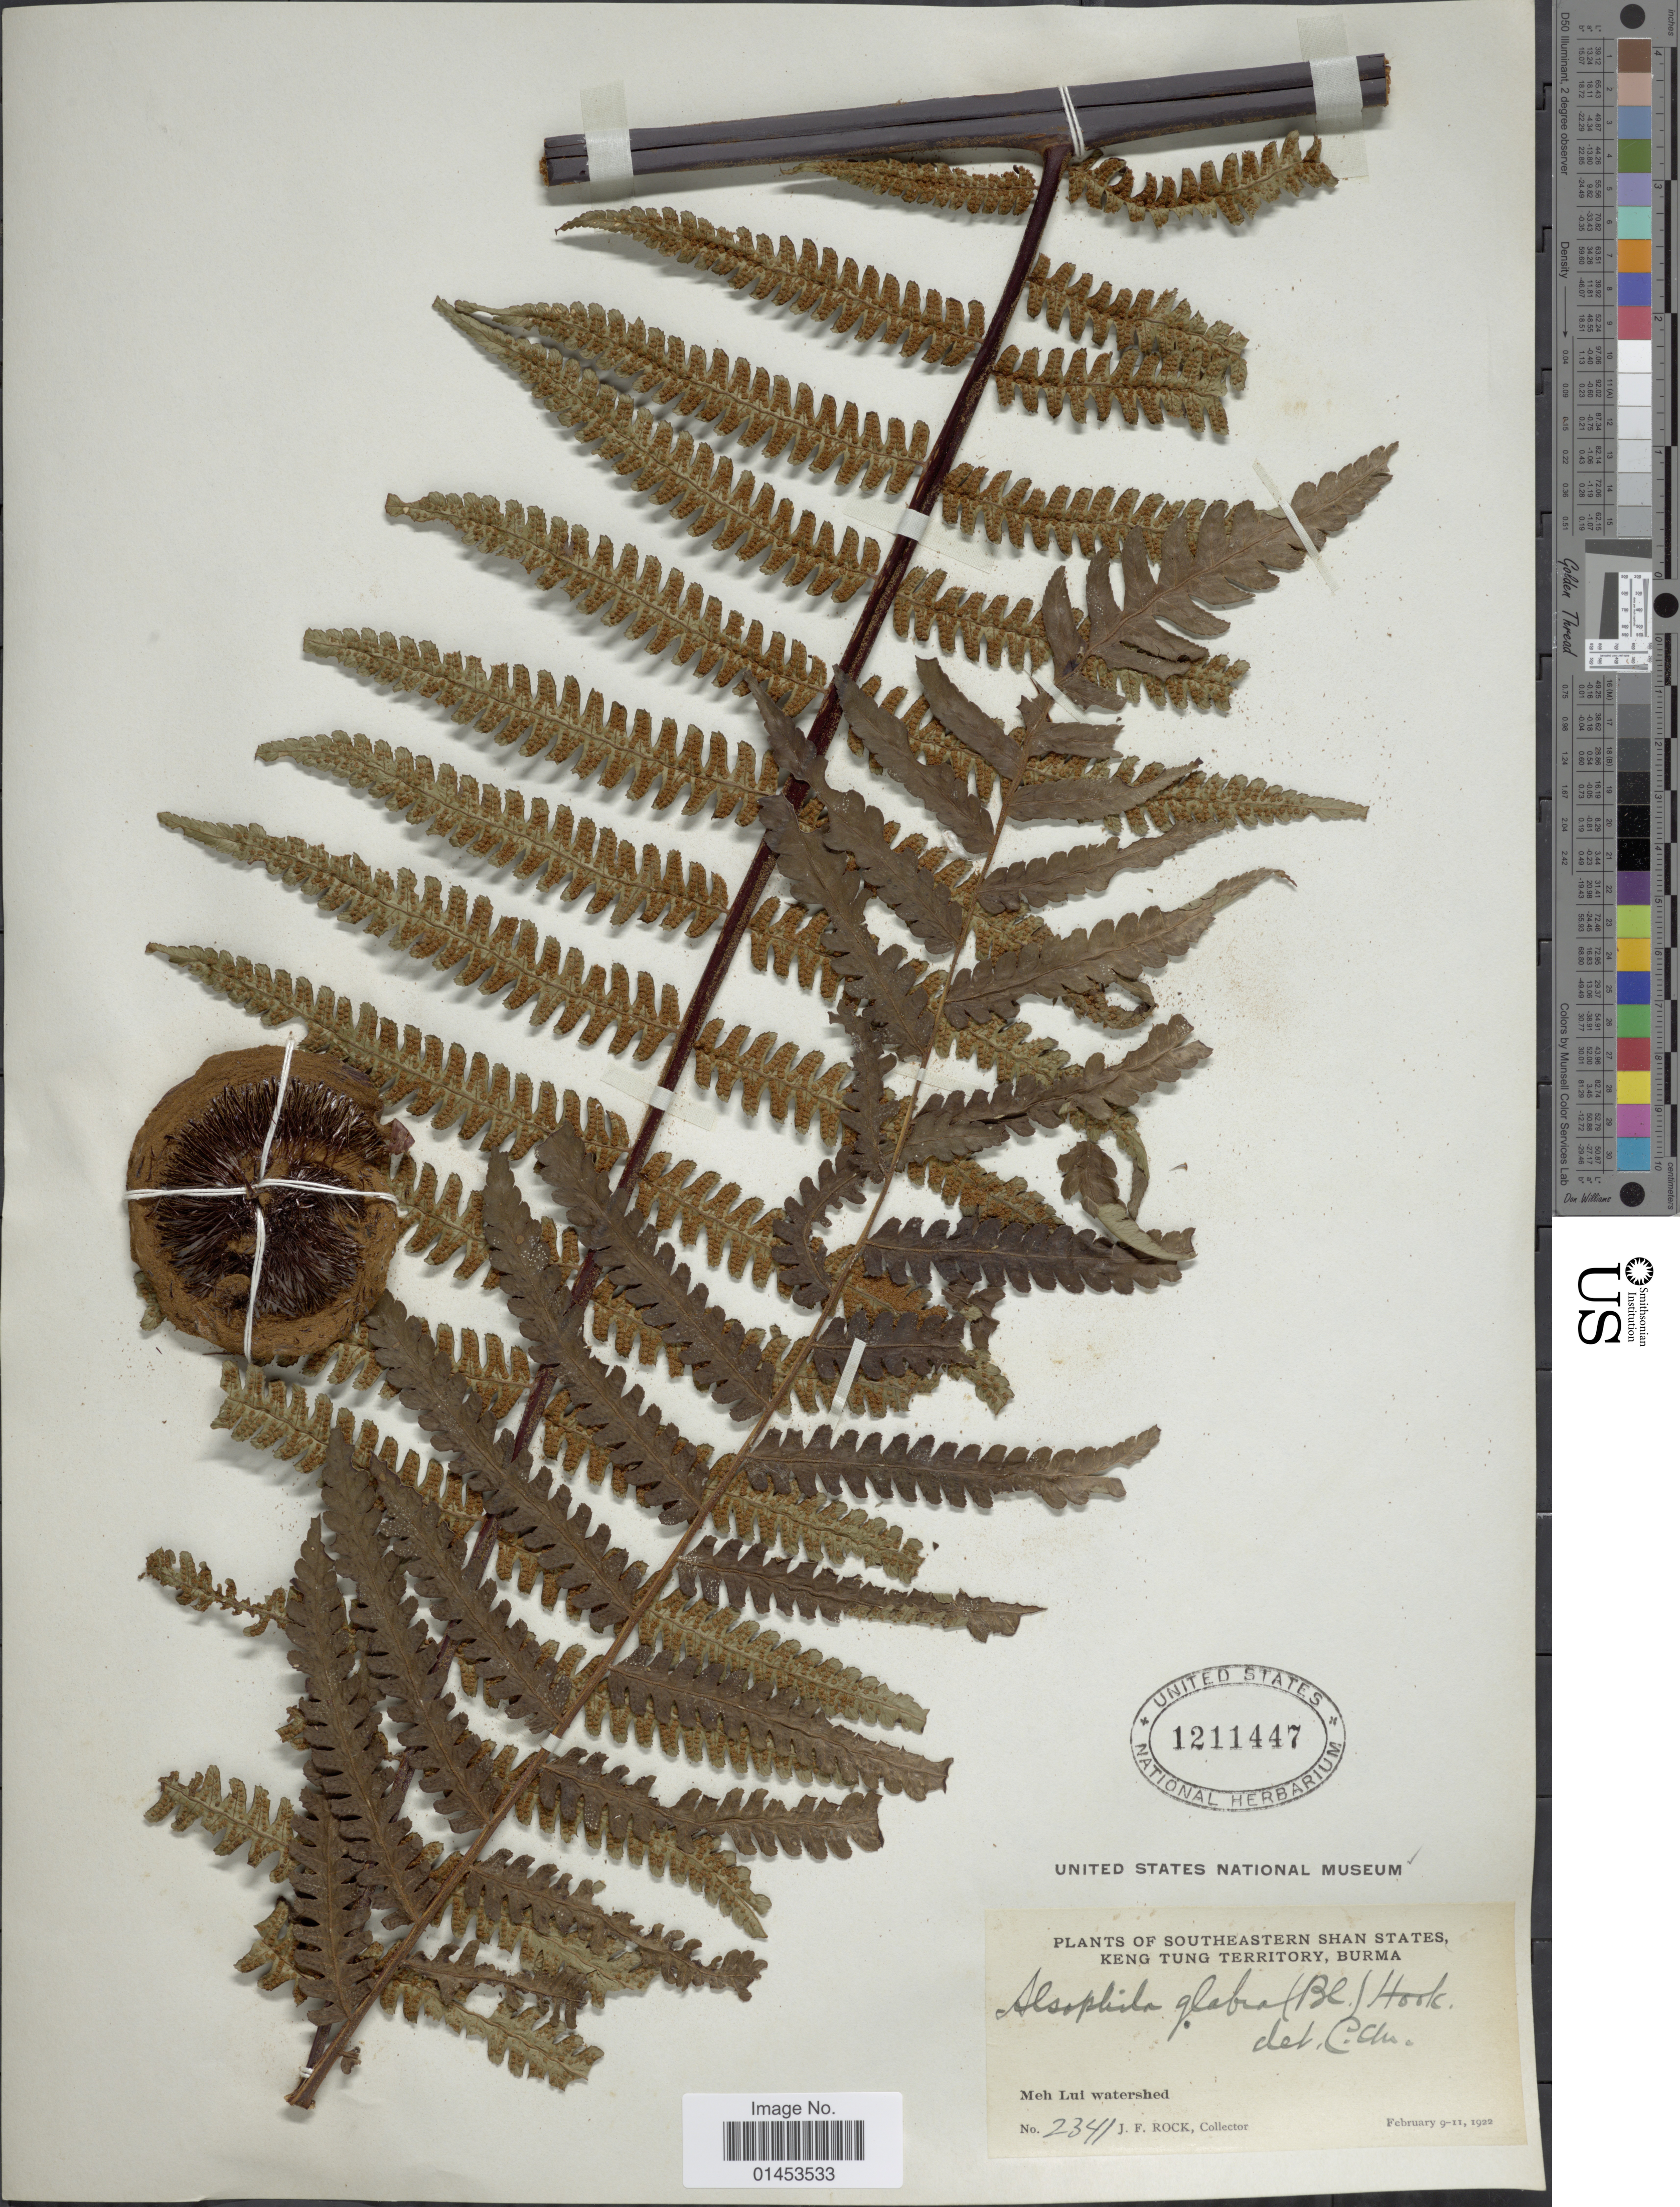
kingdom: Plantae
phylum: Tracheophyta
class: Polypodiopsida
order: Cyatheales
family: Cyatheaceae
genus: Cyathea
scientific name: Cyathea gigantea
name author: (Wall. ex Hook.) Holttum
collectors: J. Rock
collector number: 2341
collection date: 1922-02-09/1922-02-11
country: Myanmar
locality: Southeastern Shan States, Keng Tung Territory, Burma, Meh Lui watershed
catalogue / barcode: US 12114477